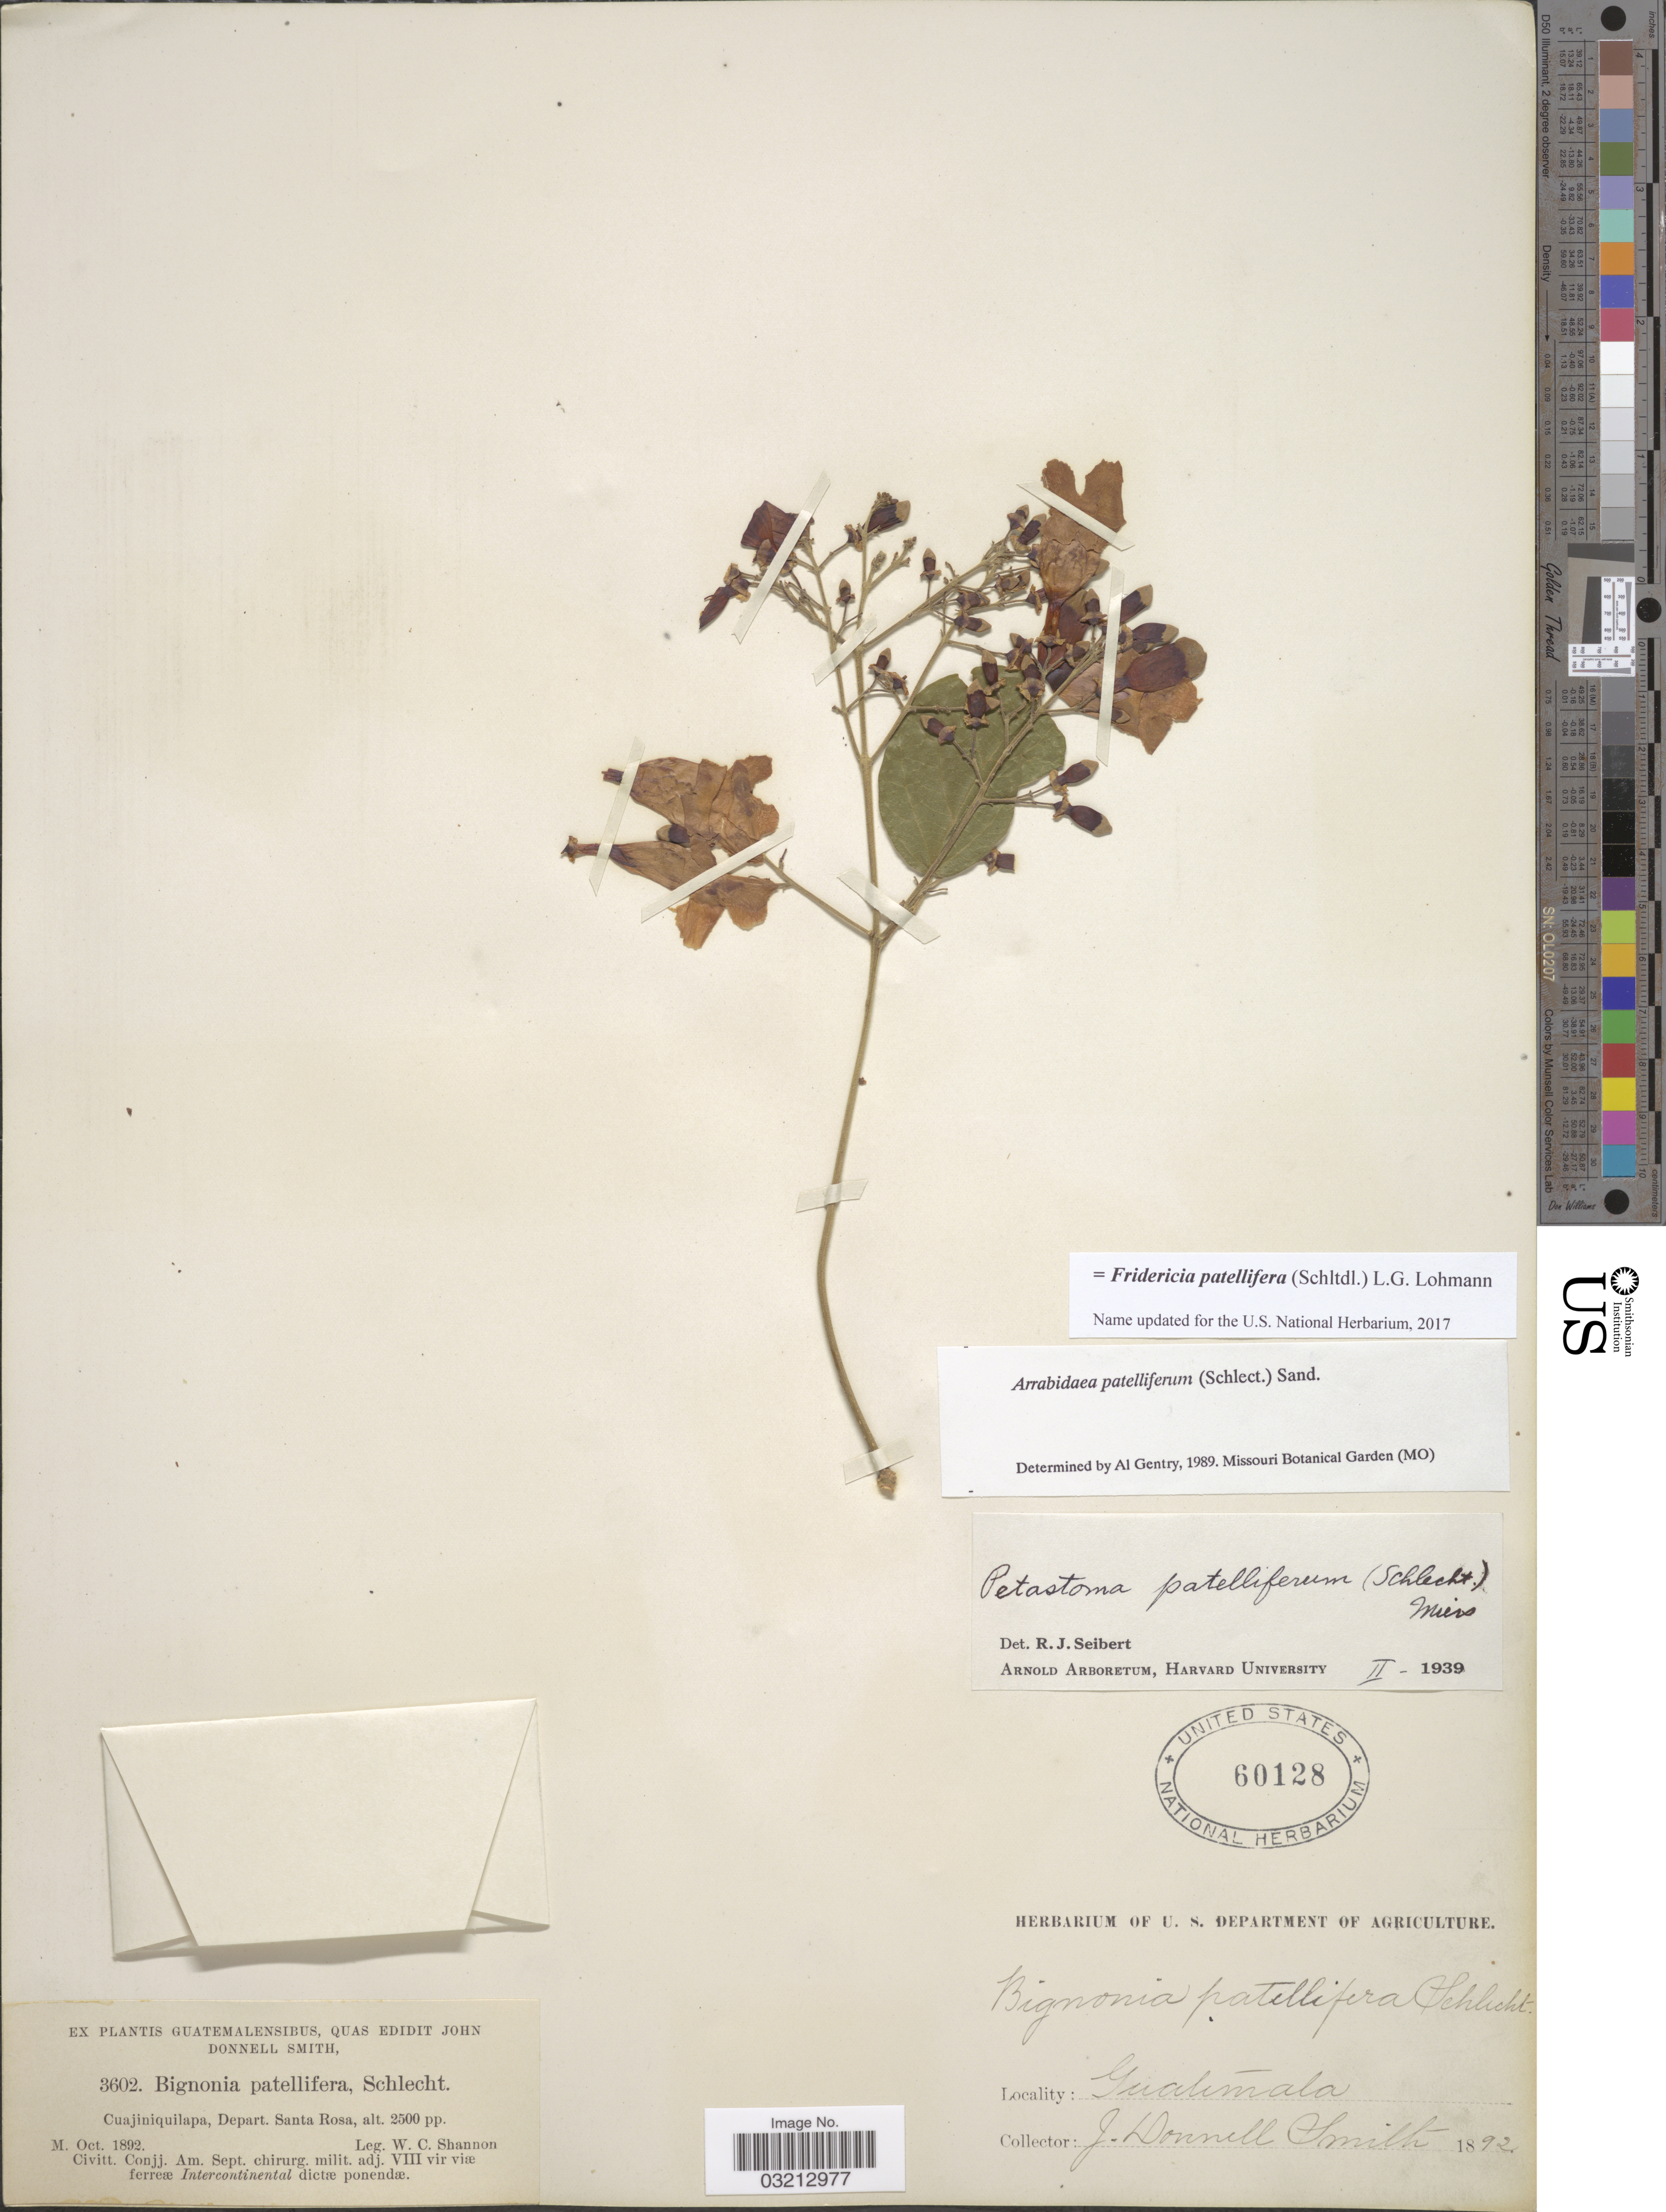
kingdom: Plantae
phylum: Tracheophyta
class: Magnoliopsida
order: Lamiales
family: Bignoniaceae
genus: Fridericia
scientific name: Fridericia patellifera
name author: (Schltdl.) L.G. Lohmann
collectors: W. C. Shannon & J. Donnell Smith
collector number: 3602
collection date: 1892-10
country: Guatemala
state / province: Santa Rosa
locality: Cuajiniquilapa, Depart. Santa Rosa.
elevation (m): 762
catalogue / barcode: US 60128